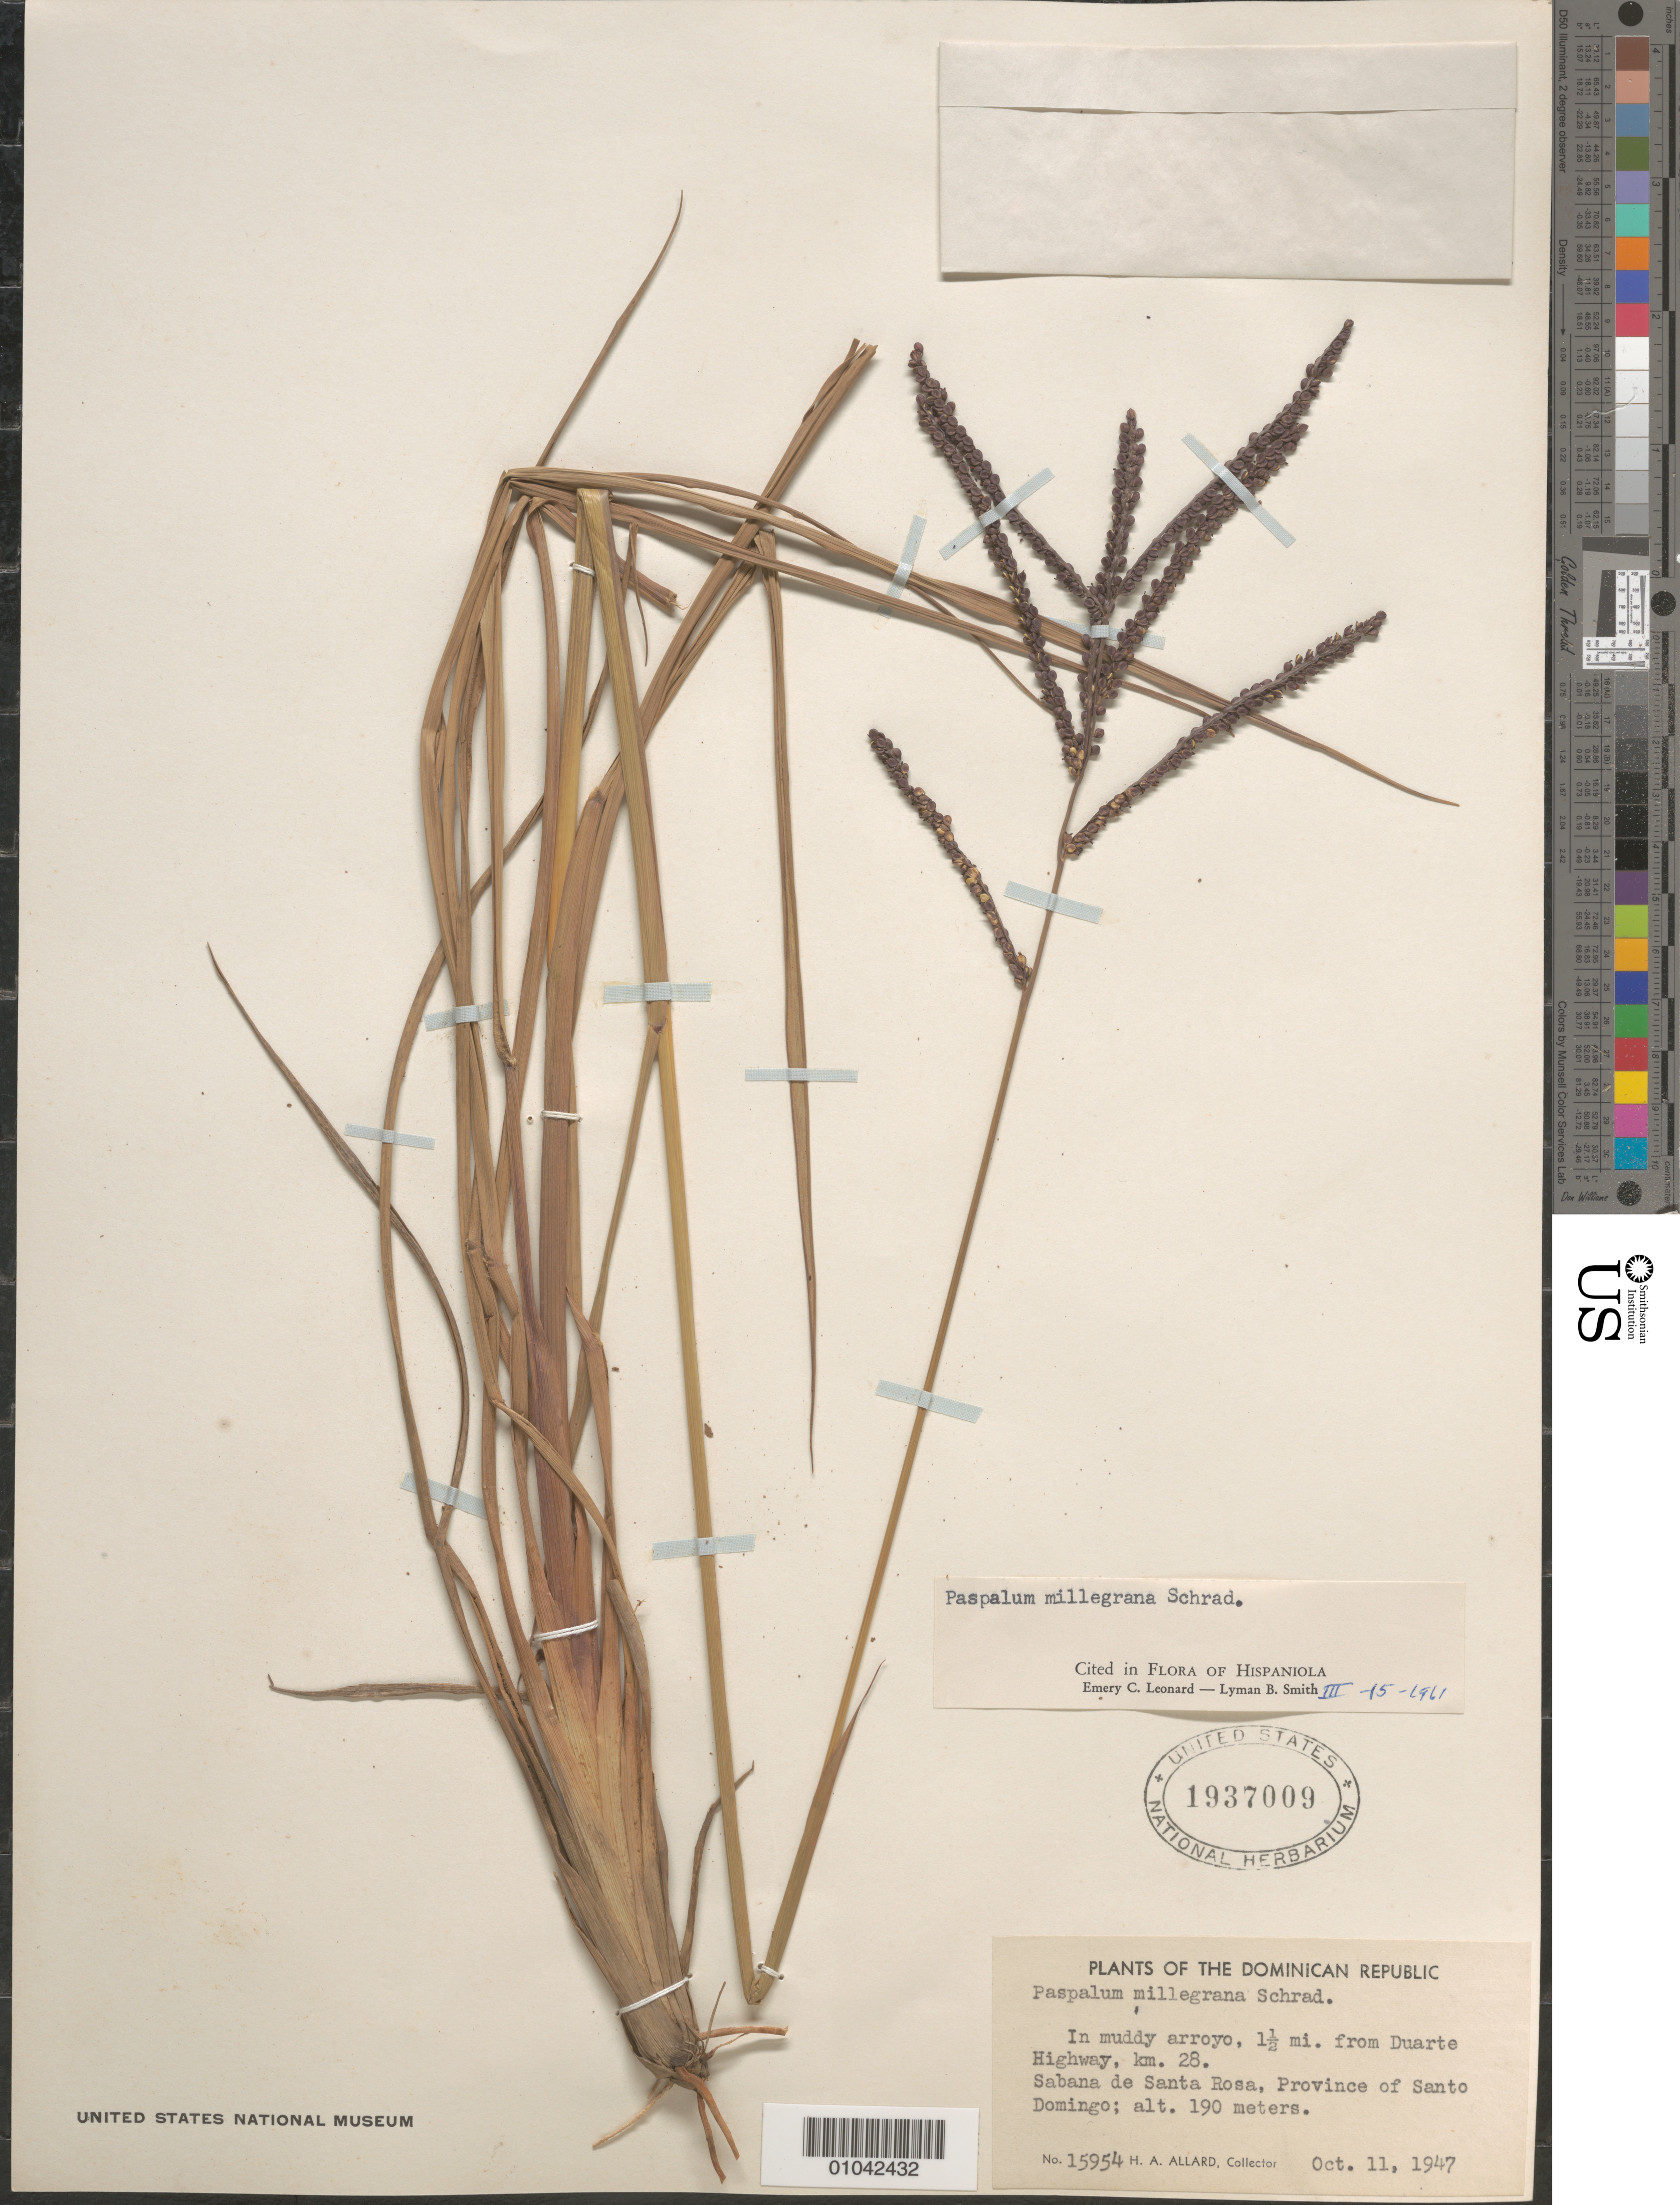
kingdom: Plantae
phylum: Tracheophyta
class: Liliopsida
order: Poales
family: Poaceae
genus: Paspalum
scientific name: Paspalum millegrana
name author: Schrad.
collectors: H. A. Allard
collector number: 15954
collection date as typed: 11 Oct 1947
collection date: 1947-10-11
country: Dominican Republic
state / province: Distrito Nacional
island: Hispaniola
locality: Sabana de Santa Rosa, 1 1/2 miles from Duarte Highway, km 28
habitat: in muddy arroyo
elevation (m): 190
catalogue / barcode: US 1937009